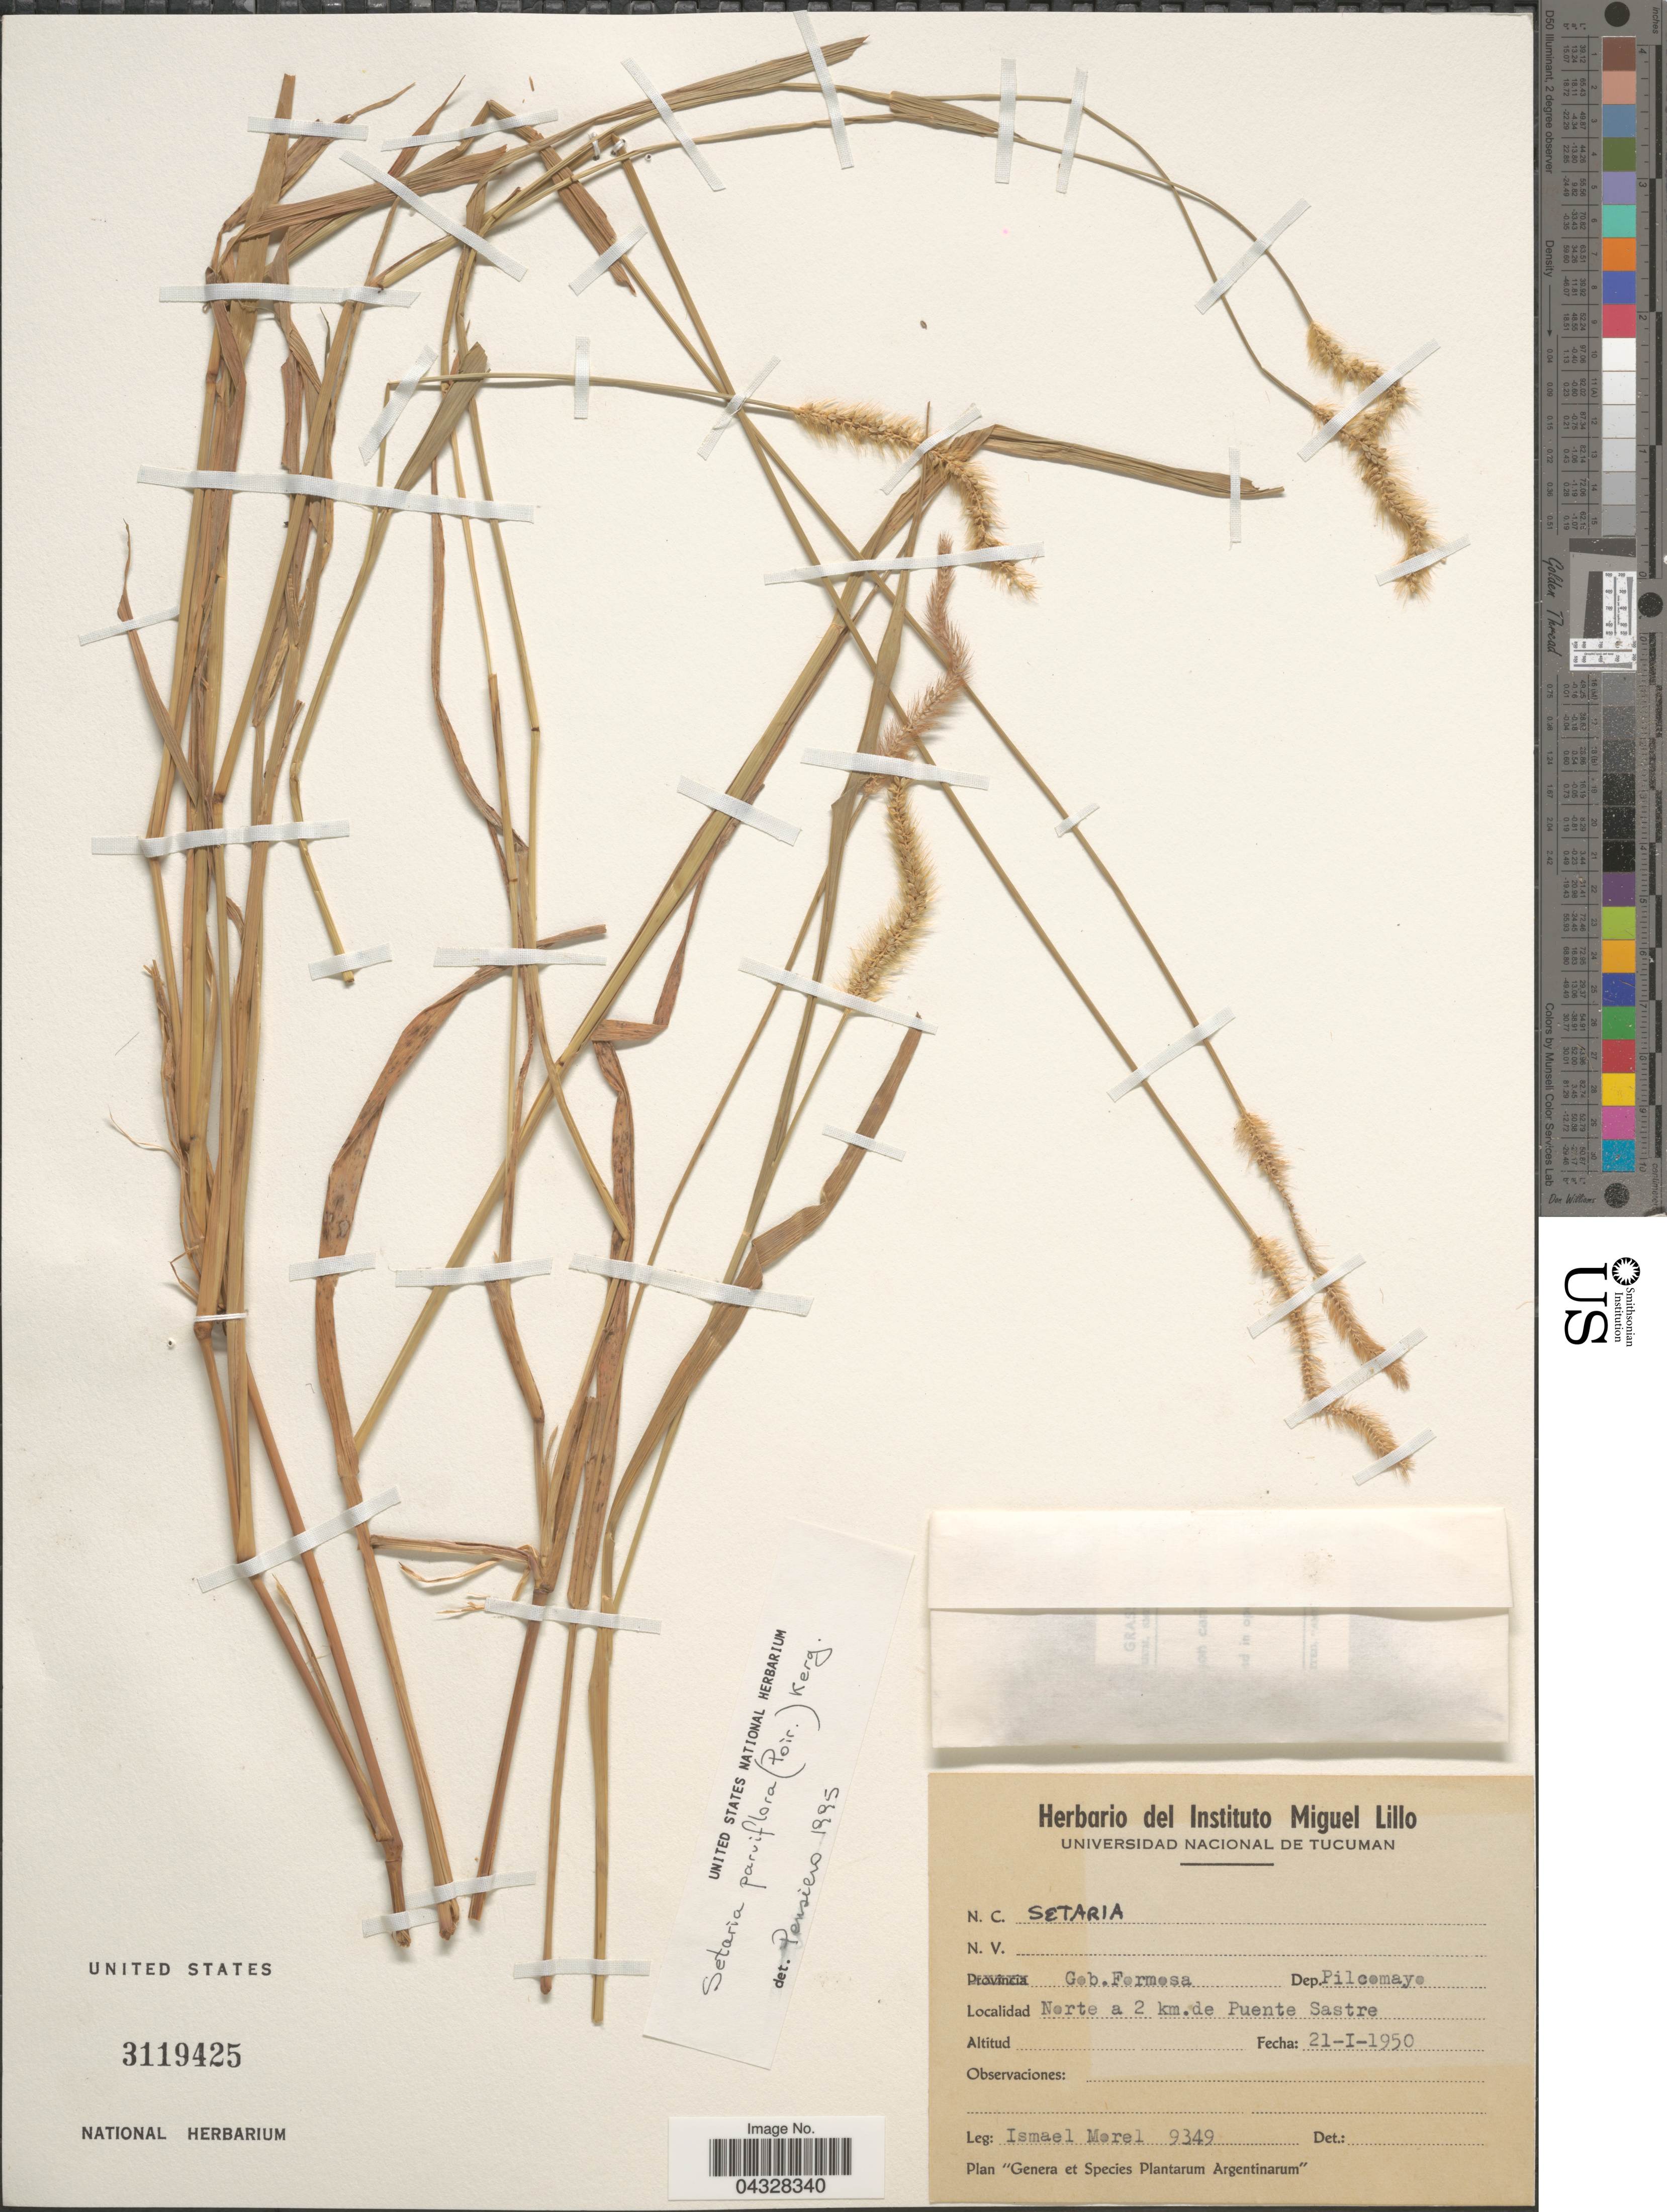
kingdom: Plantae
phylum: Tracheophyta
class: Liliopsida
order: Poales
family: Poaceae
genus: Setaria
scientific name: Setaria parviflora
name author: (Poir.) Kerguélen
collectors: I. Morel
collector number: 9349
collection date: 1950-01-21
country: Argentina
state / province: Formosa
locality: Dep. Pilcomayo. Norte a 2 km. de Puente Sastre.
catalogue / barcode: US 3119425